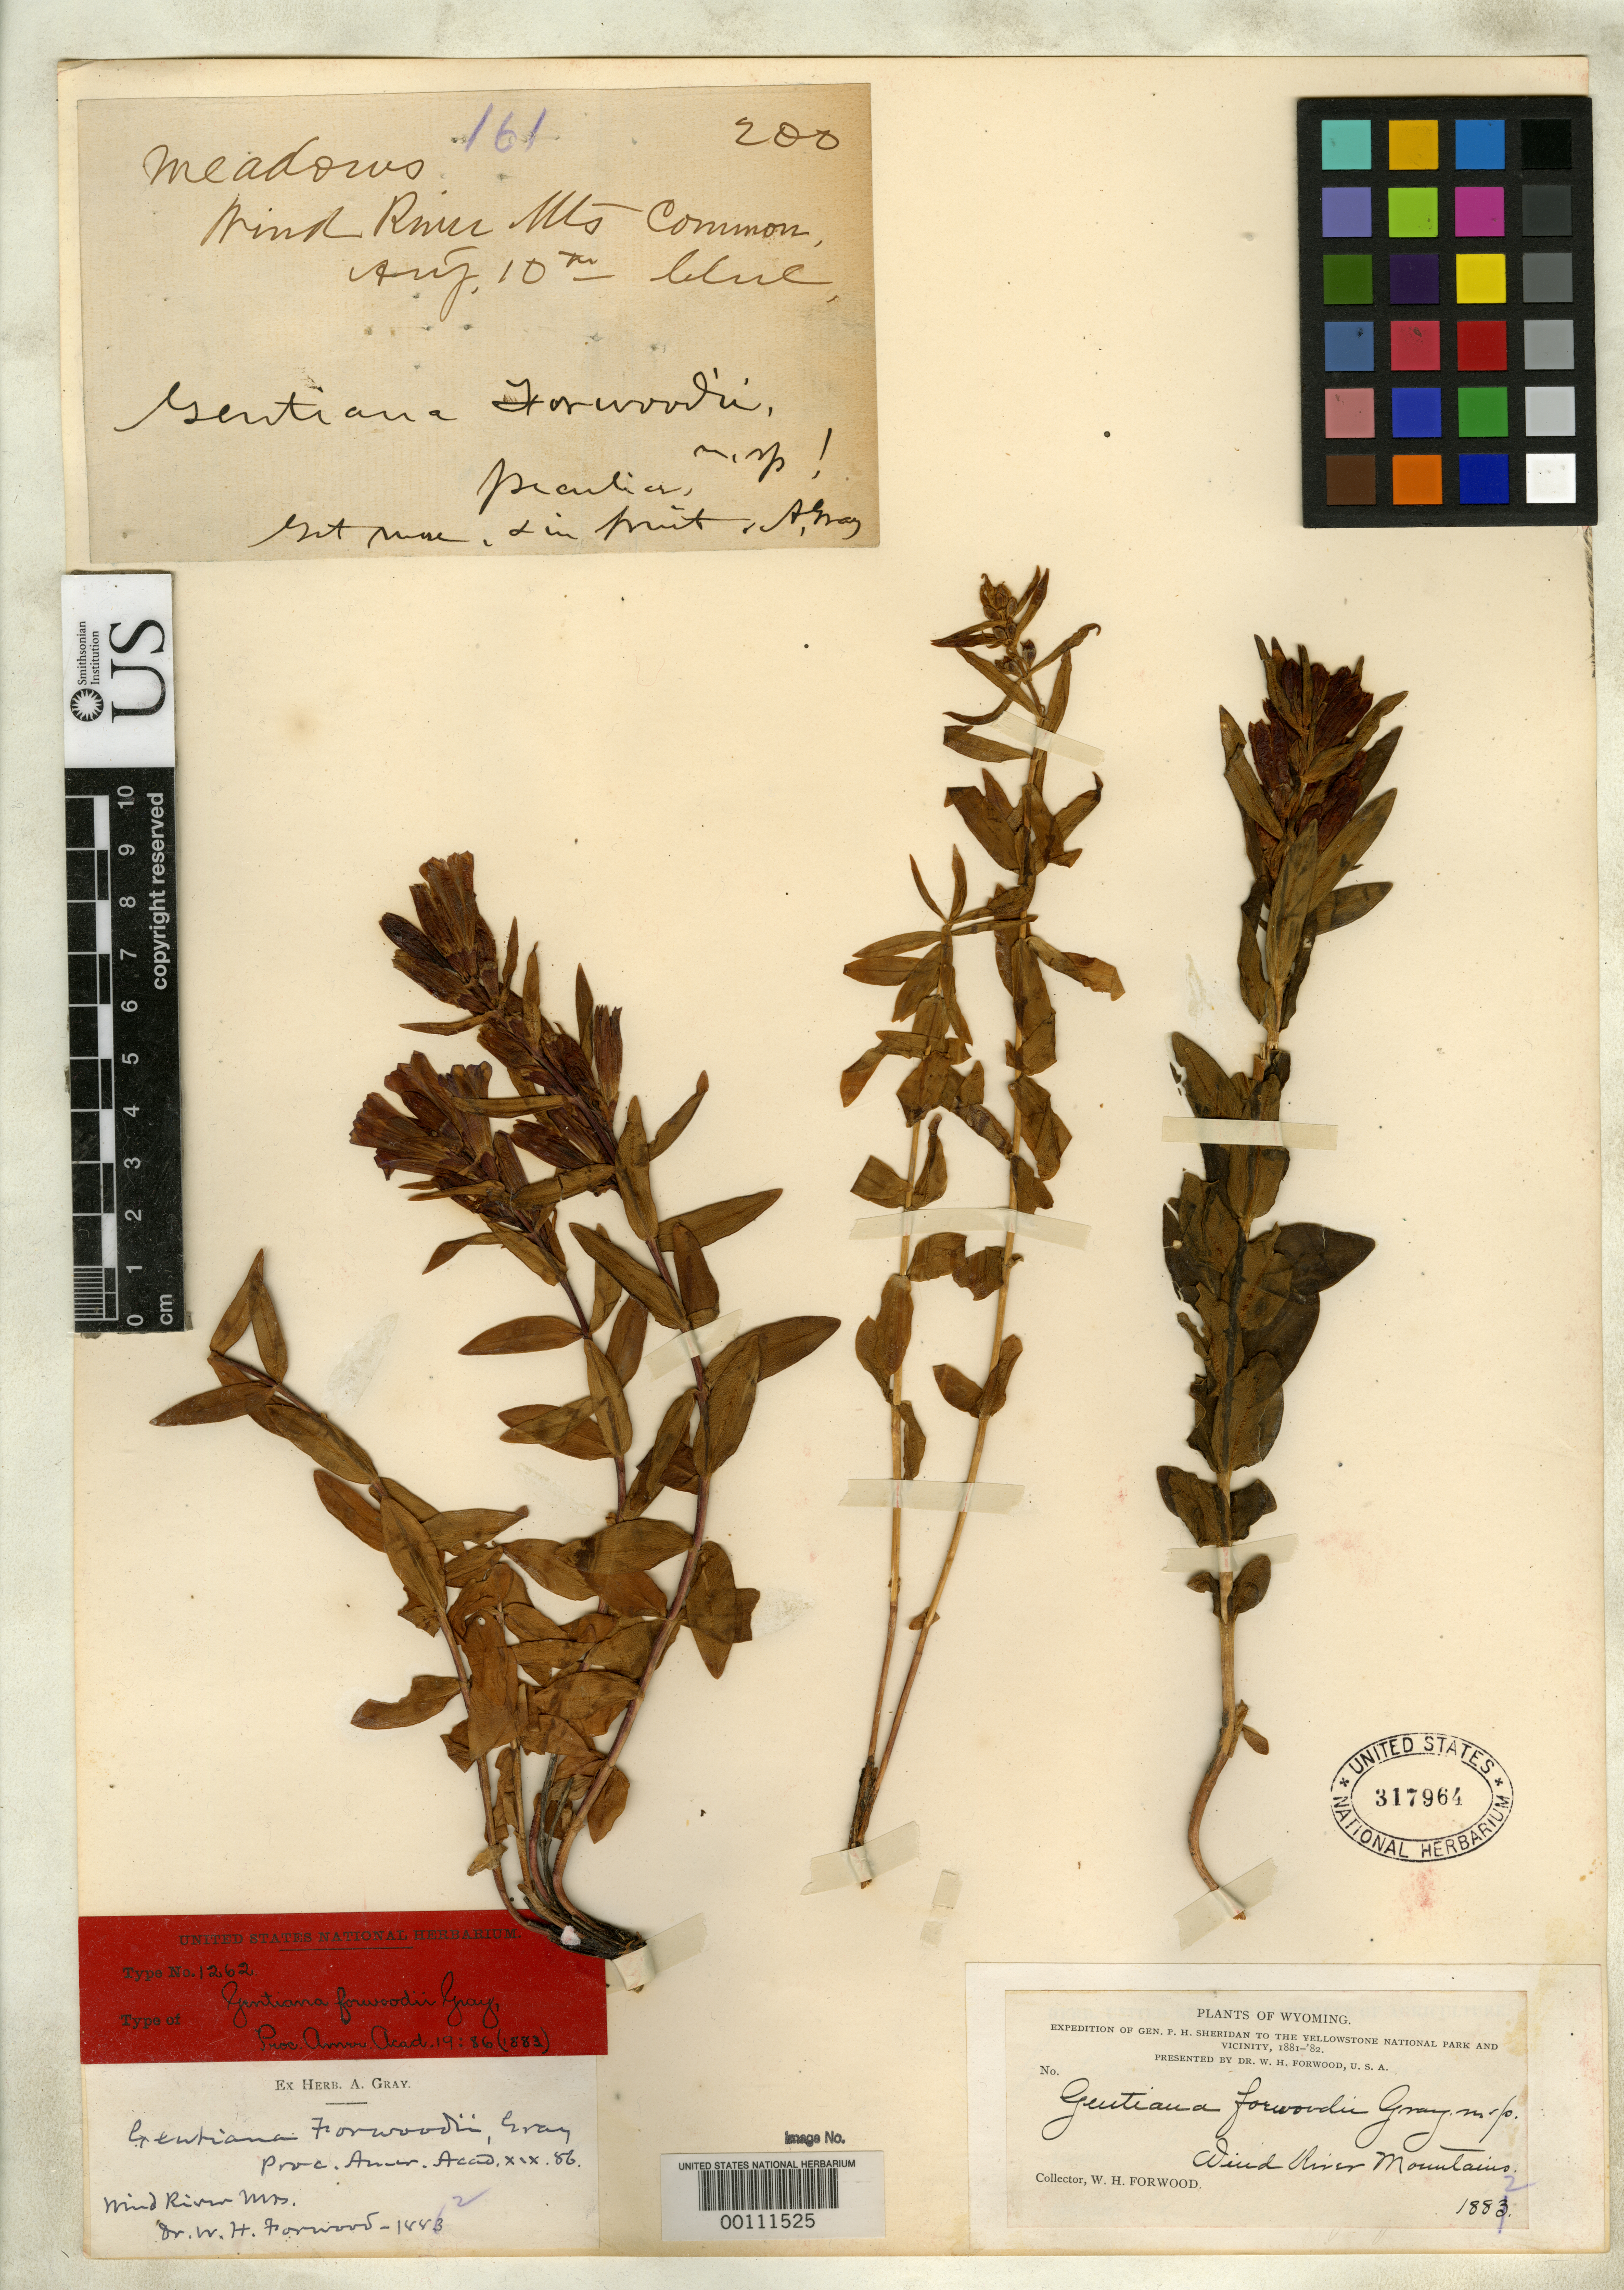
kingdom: Plantae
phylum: Tracheophyta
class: Magnoliopsida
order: Gentianales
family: Gentianaceae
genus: Gentiana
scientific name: Gentiana forwoodii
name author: A. Gray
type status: Type Collection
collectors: W. Forwood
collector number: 200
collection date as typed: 10 Aug 1882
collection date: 1882-08-10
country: United States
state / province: Wyoming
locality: Wind River Mts.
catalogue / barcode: US 317964